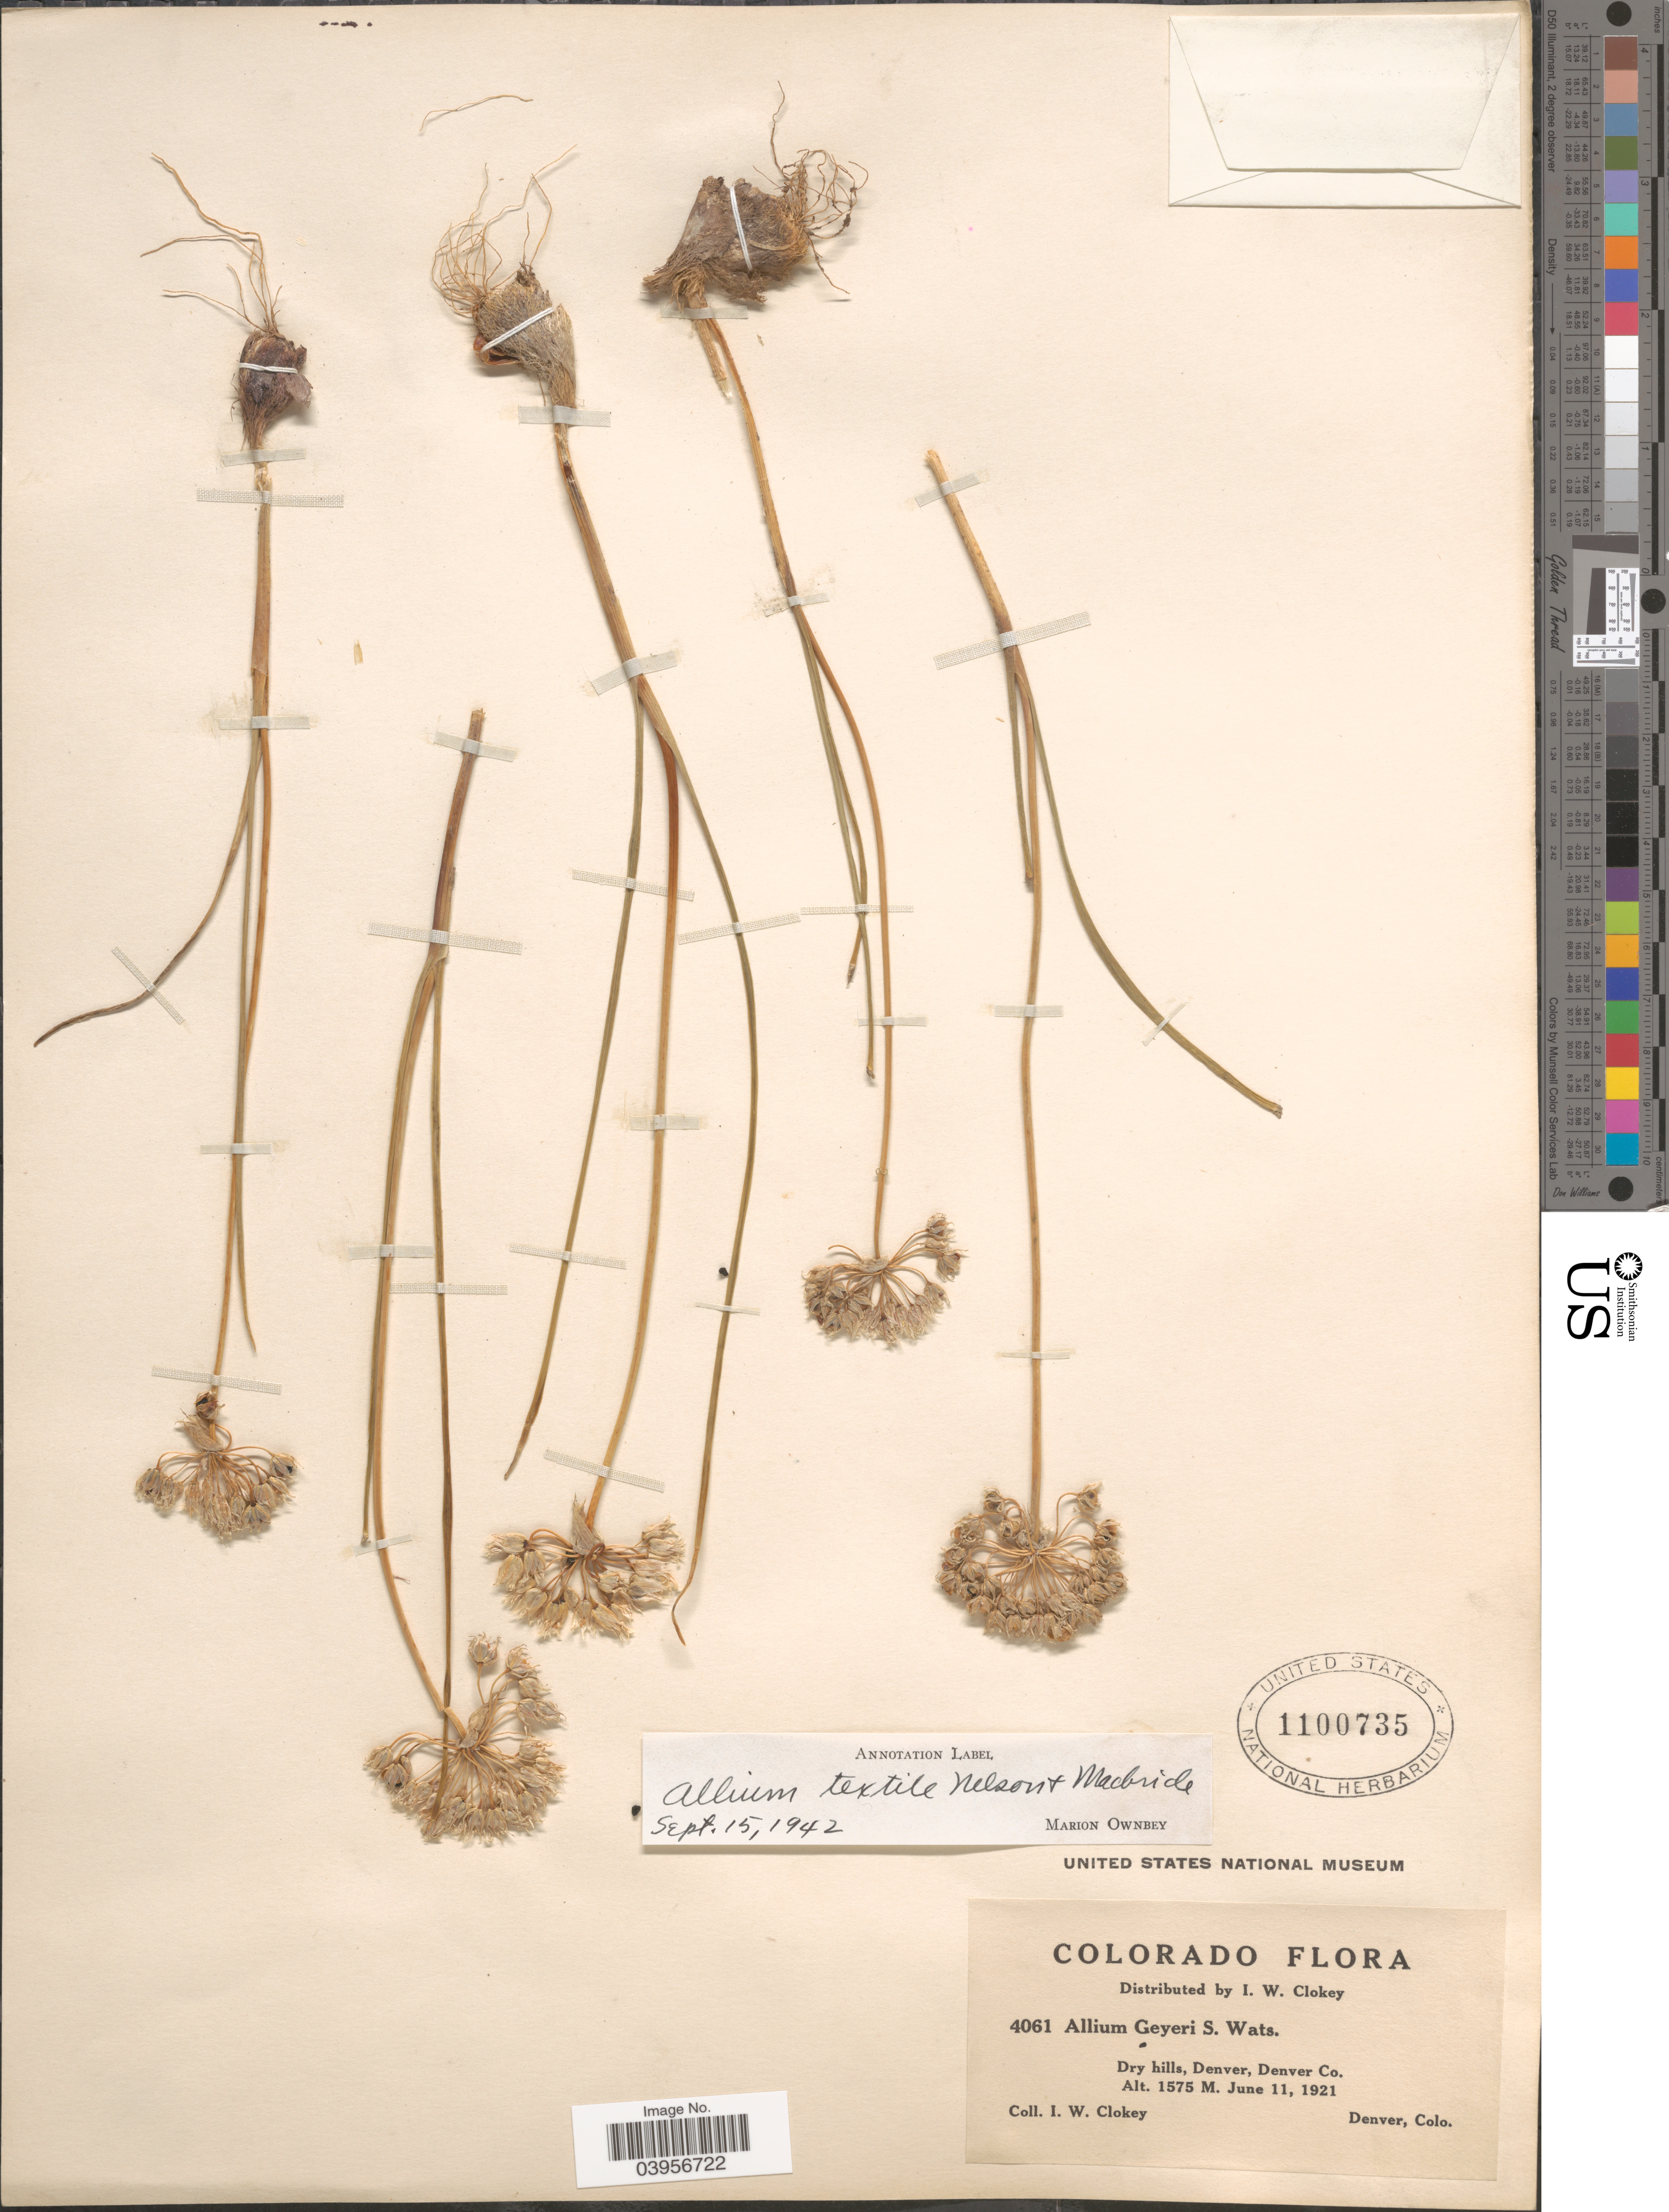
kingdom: Plantae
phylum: Tracheophyta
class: Liliopsida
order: Asparagales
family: Amaryllidaceae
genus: Allium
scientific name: Allium textile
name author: A. Nelson & J.F. Macbr.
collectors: I. W. Clokey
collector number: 4061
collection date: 1921-06-11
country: United States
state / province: Colorado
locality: Dry hills, Denver, Denver Co.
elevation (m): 1575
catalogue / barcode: US 1100735